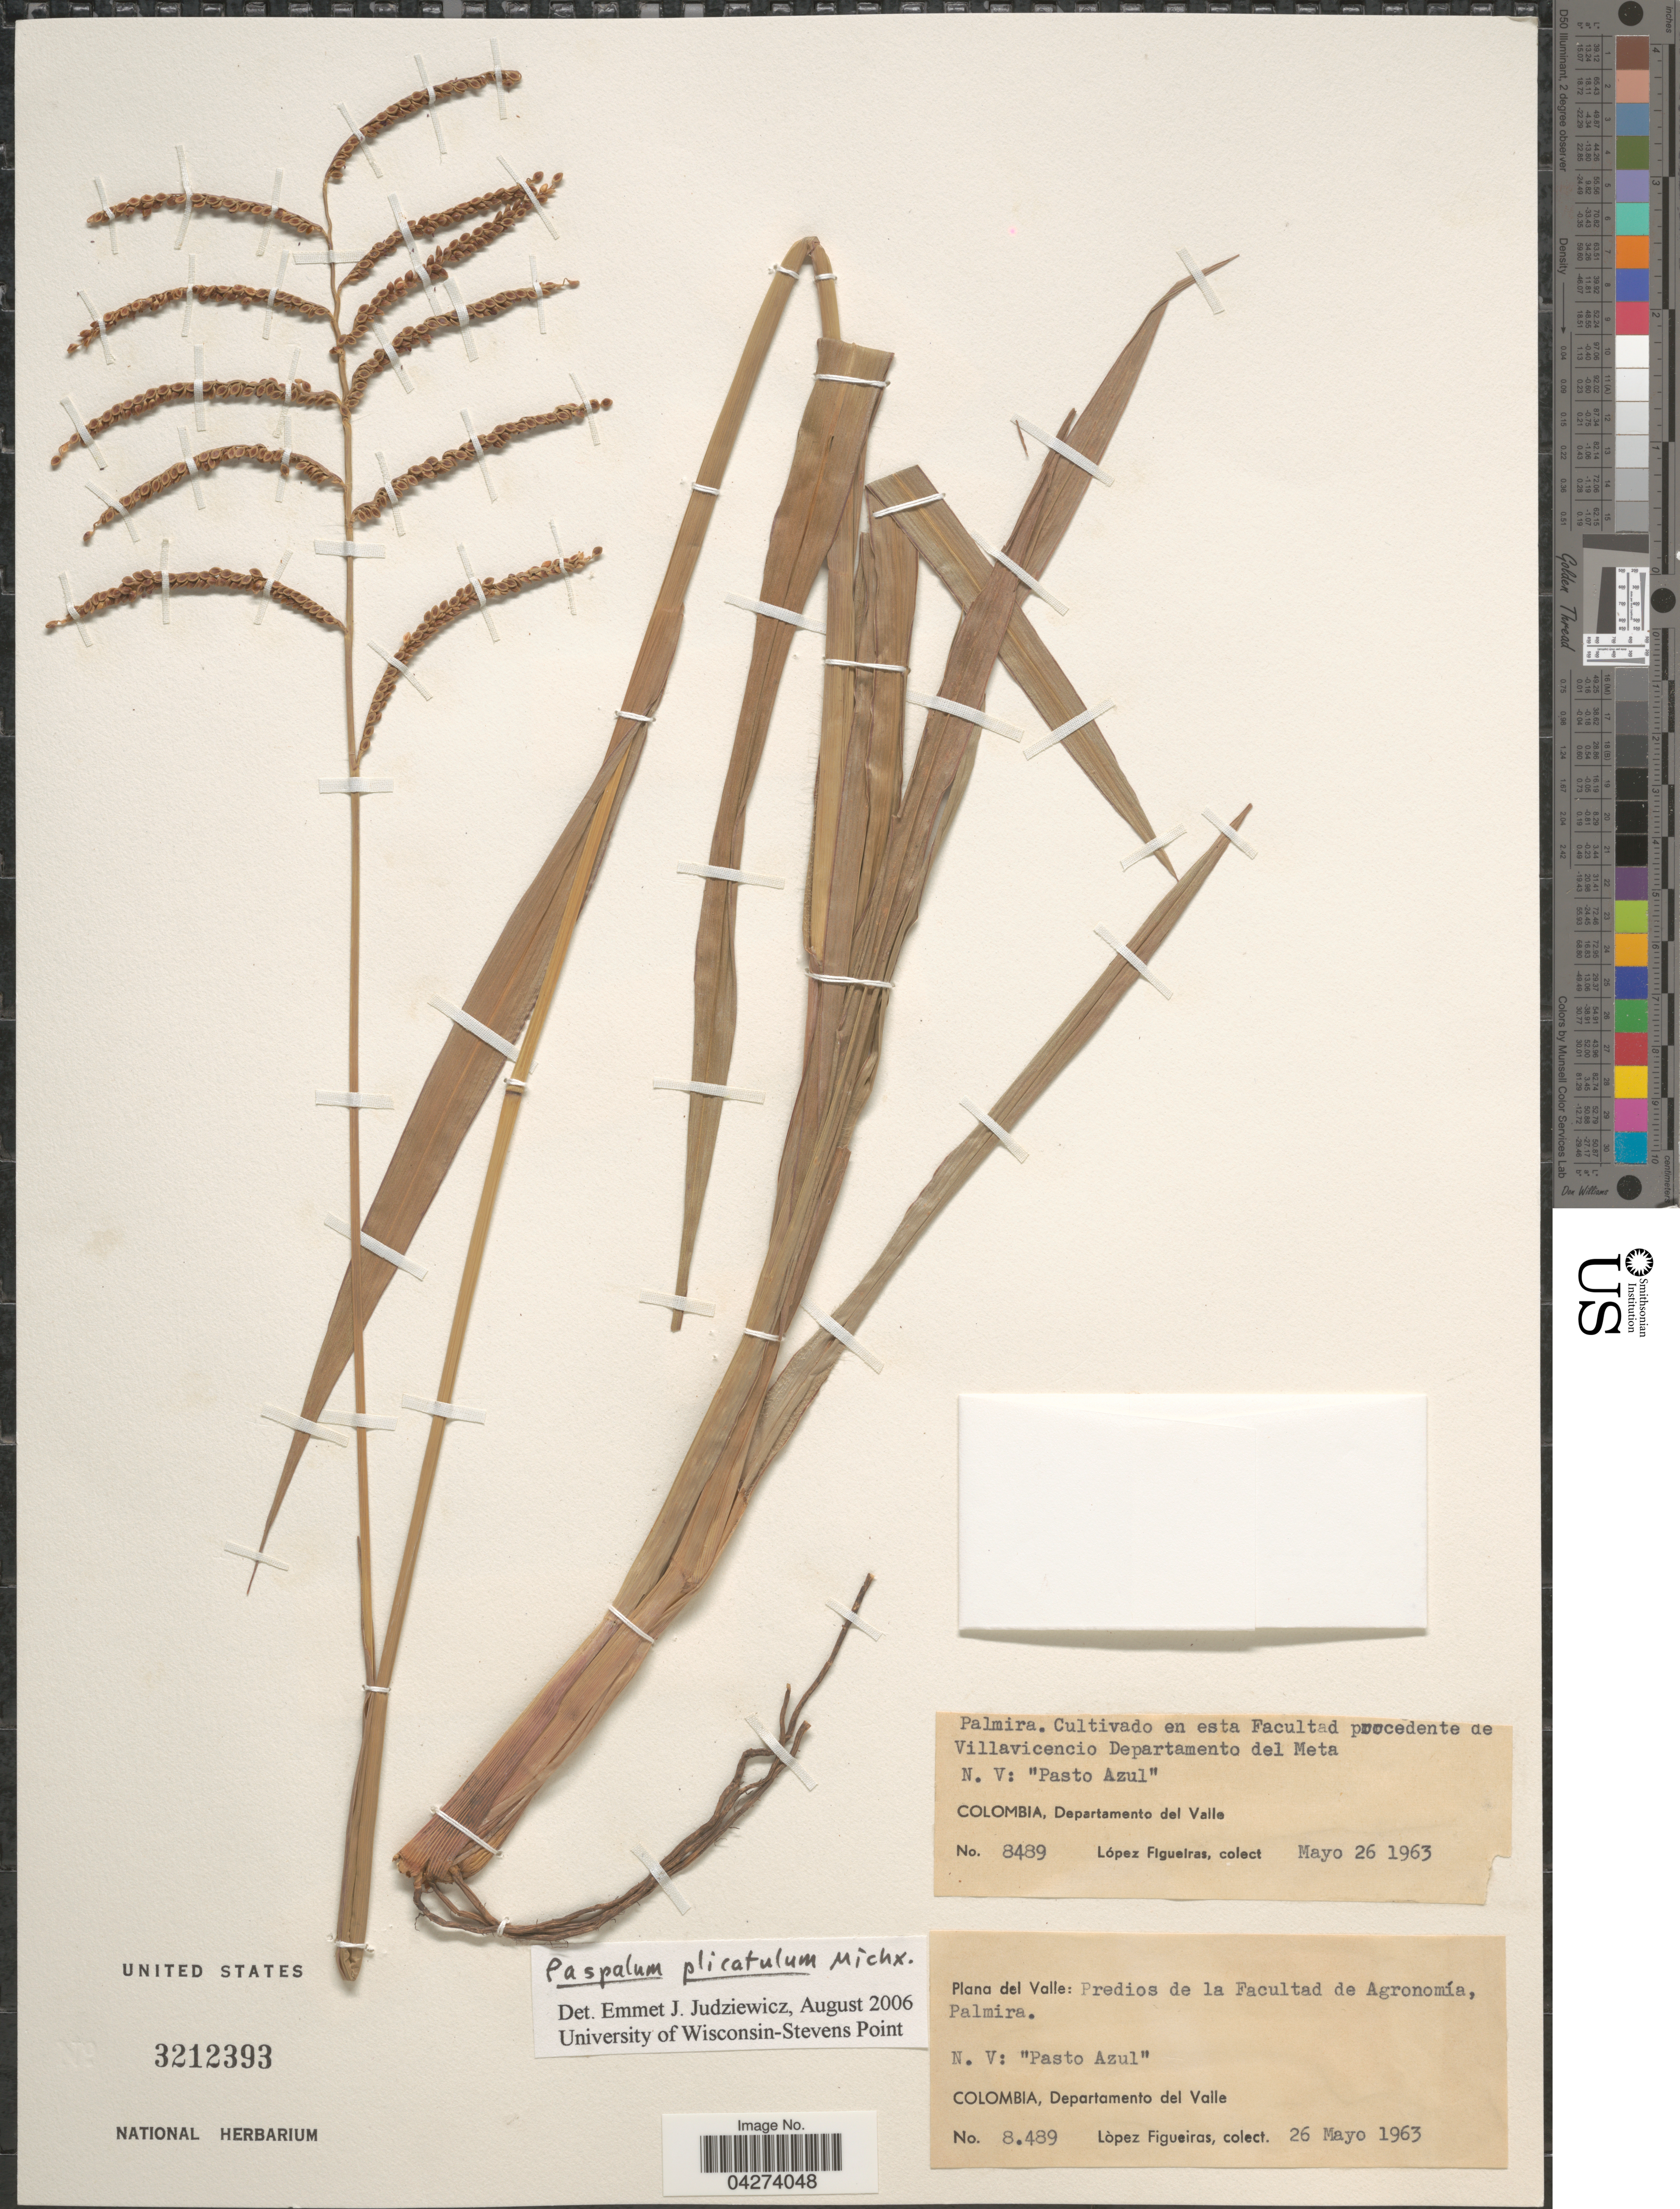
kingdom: Plantae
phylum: Tracheophyta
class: Liliopsida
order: Poales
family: Poaceae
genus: Paspalum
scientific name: Paspalum plicatulum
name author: Michx.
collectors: M. López Figueiras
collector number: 8489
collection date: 1963-05-26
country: Colombia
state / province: Meta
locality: Palmira. Cultivado en esta Facultad procdente de Villavicencio Departamento del Meta.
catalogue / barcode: US 3212393